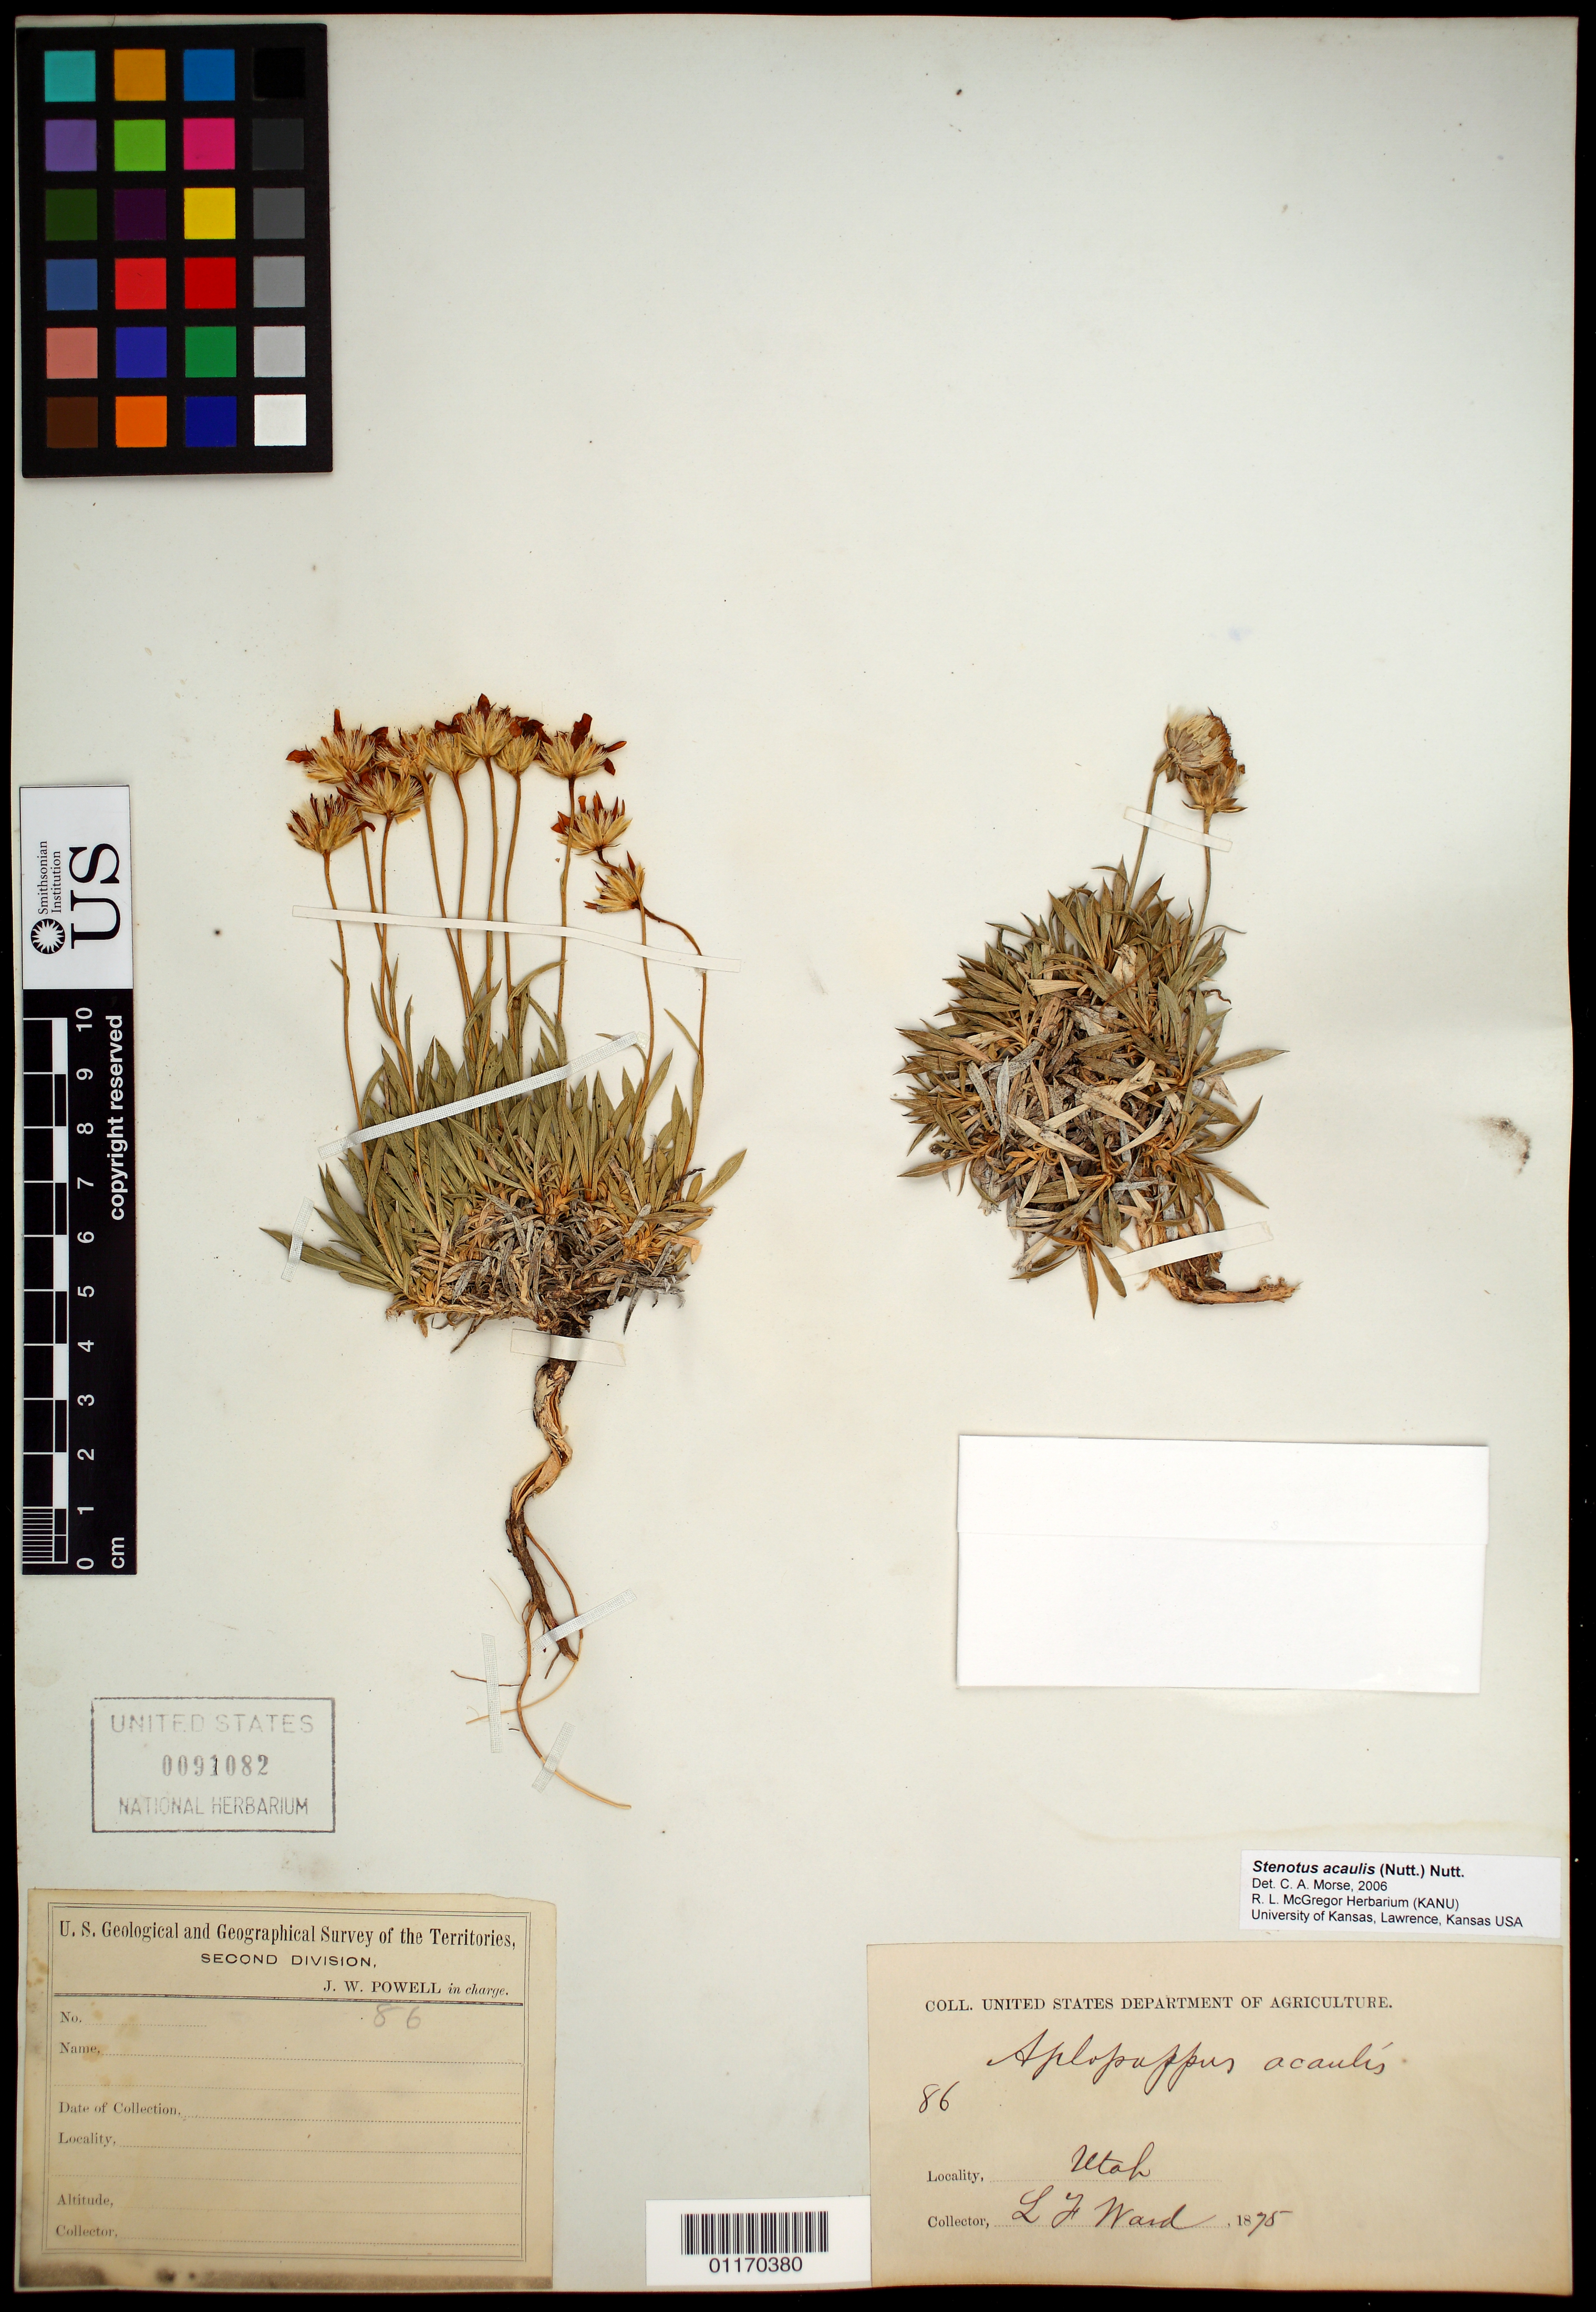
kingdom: Plantae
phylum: Tracheophyta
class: Magnoliopsida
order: Asterales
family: Asteraceae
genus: Stenotus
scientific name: Stenotus acaulis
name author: (Nutt.) Nutt.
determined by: Morse, C. A., (KANU)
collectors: L. F. Ward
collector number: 86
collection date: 1875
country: United States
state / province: Utah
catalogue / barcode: US 91082